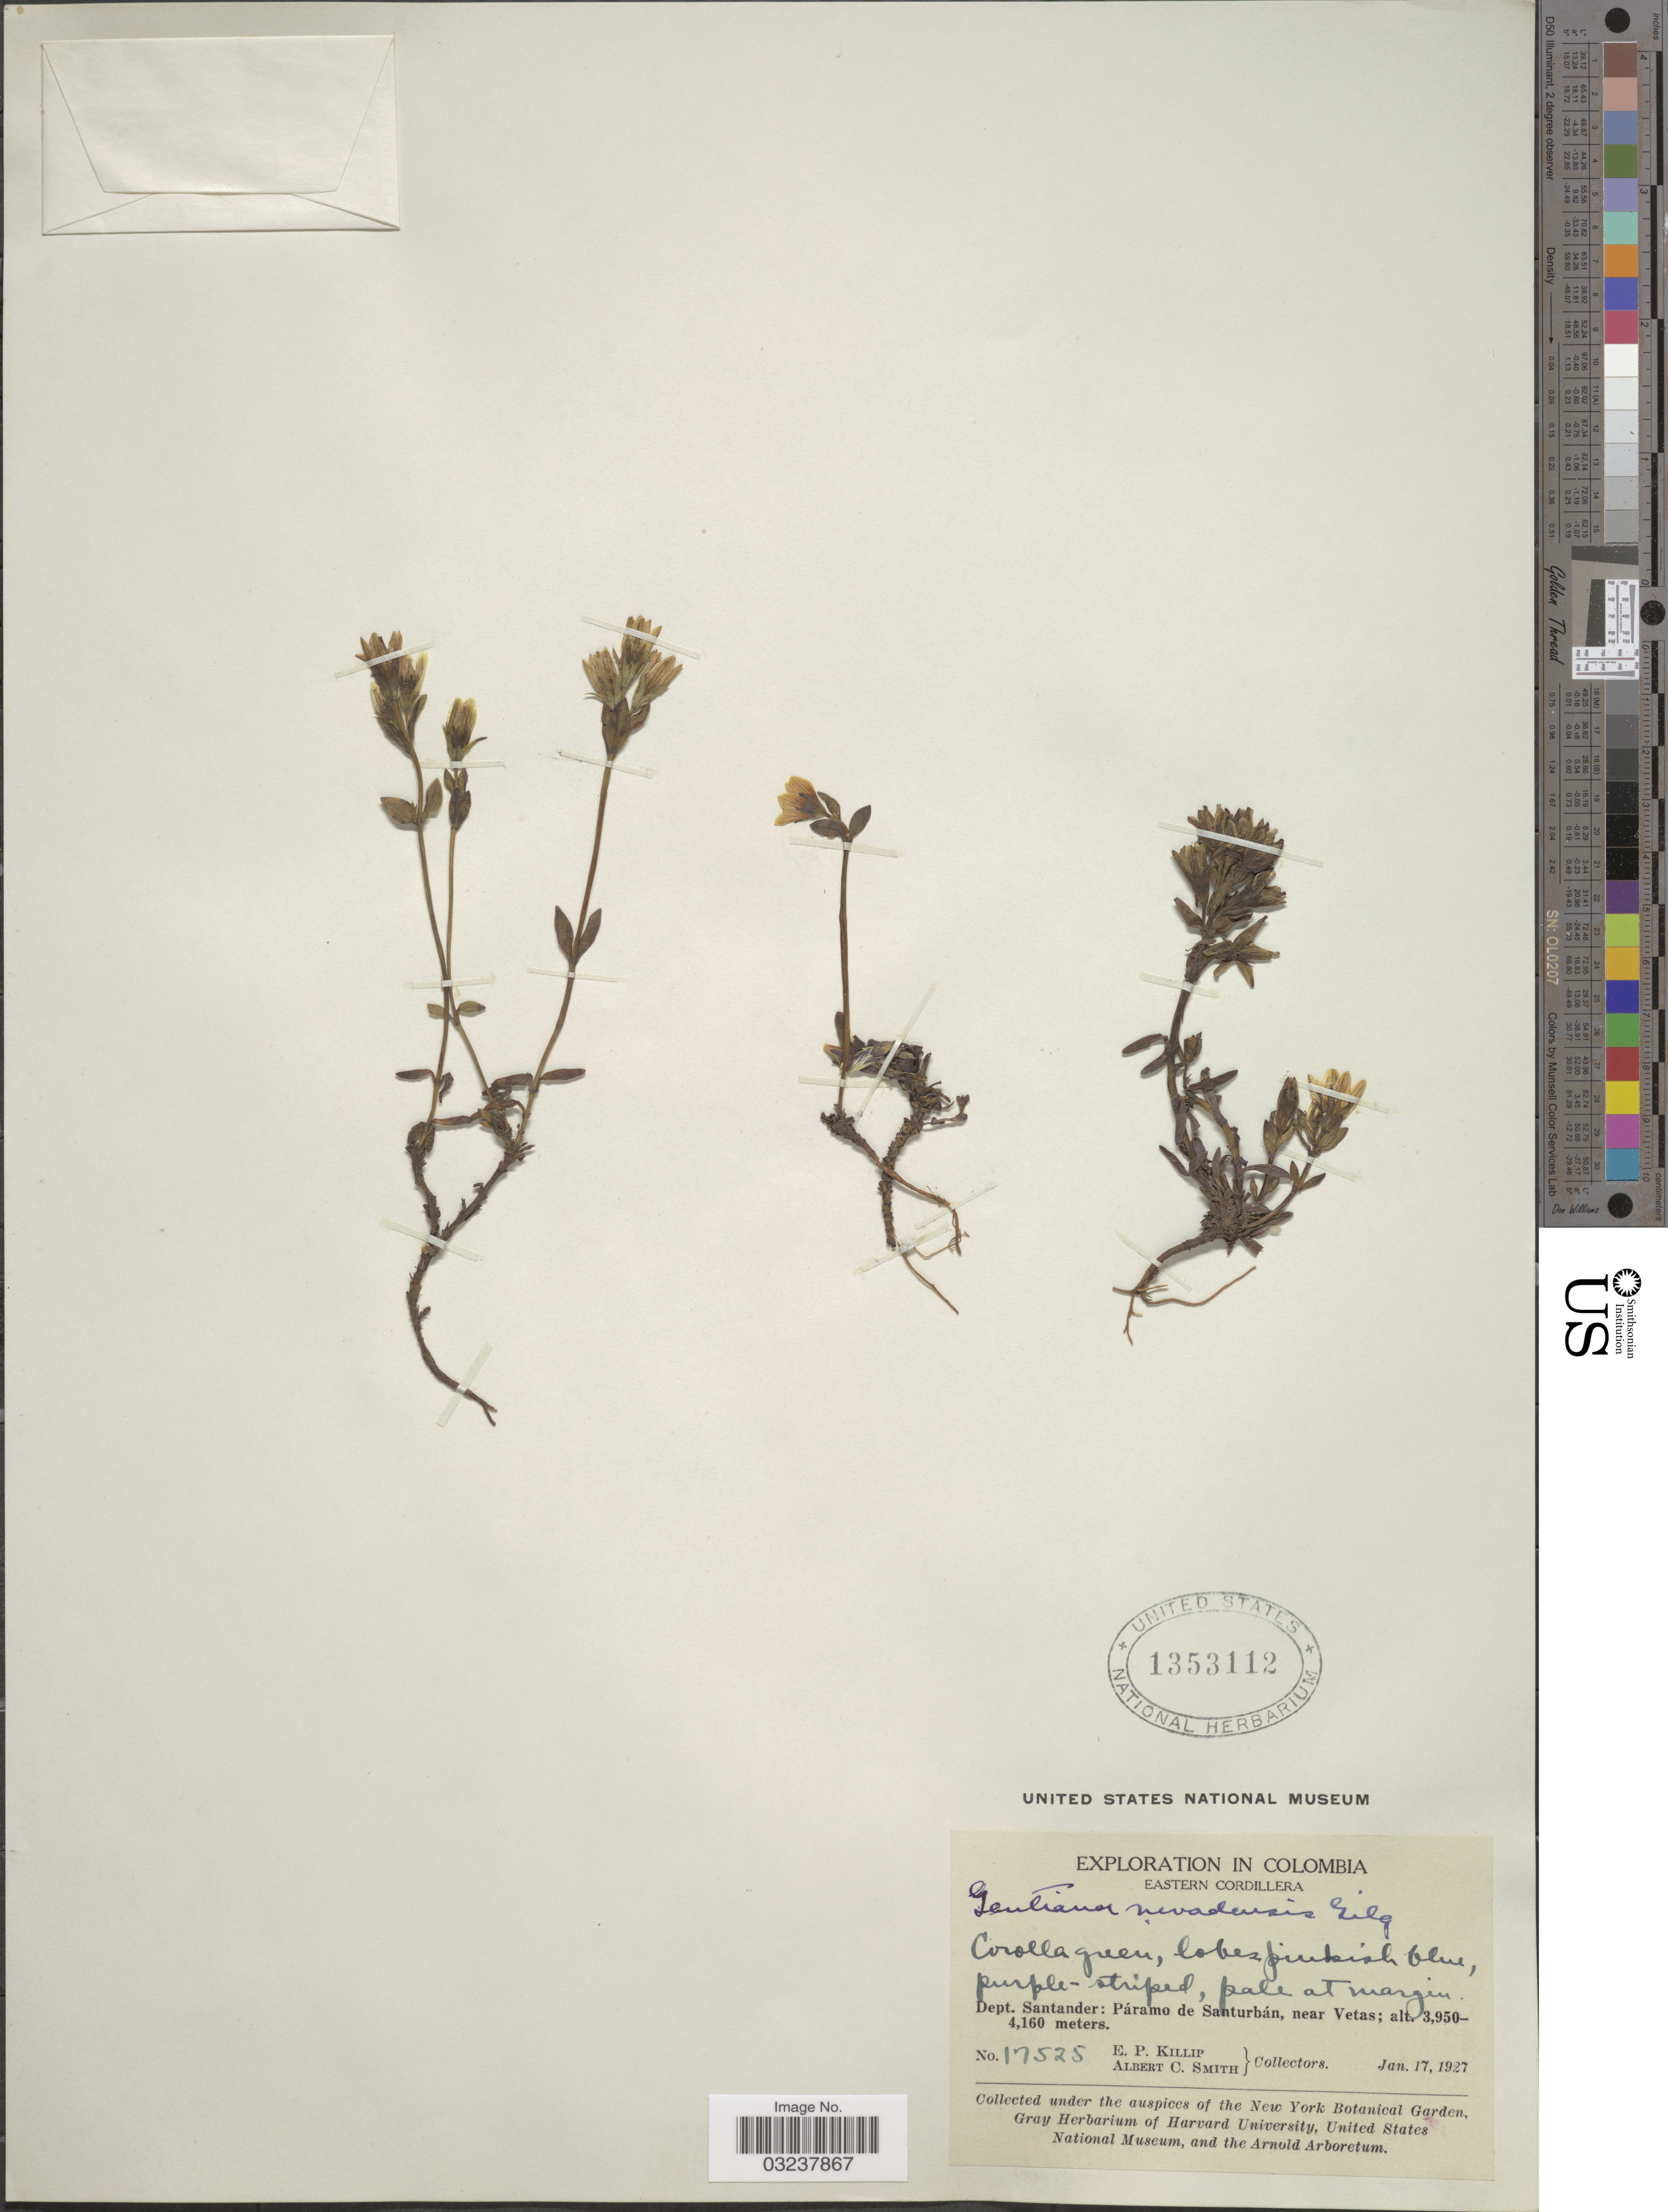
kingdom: Plantae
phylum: Tracheophyta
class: Magnoliopsida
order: Gentianales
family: Gentianaceae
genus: Gentianella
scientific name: Gentianella nevadensis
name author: (Gilg) Waever & Wüdenberg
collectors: E. P. Killip & A. C. Smith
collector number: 17525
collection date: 1927-01-17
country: Colombia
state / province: Santander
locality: Eastern Cordillera, Dept. Santander: Páramo de Santurbán, near Vetas.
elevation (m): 3950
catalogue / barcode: US 1353112